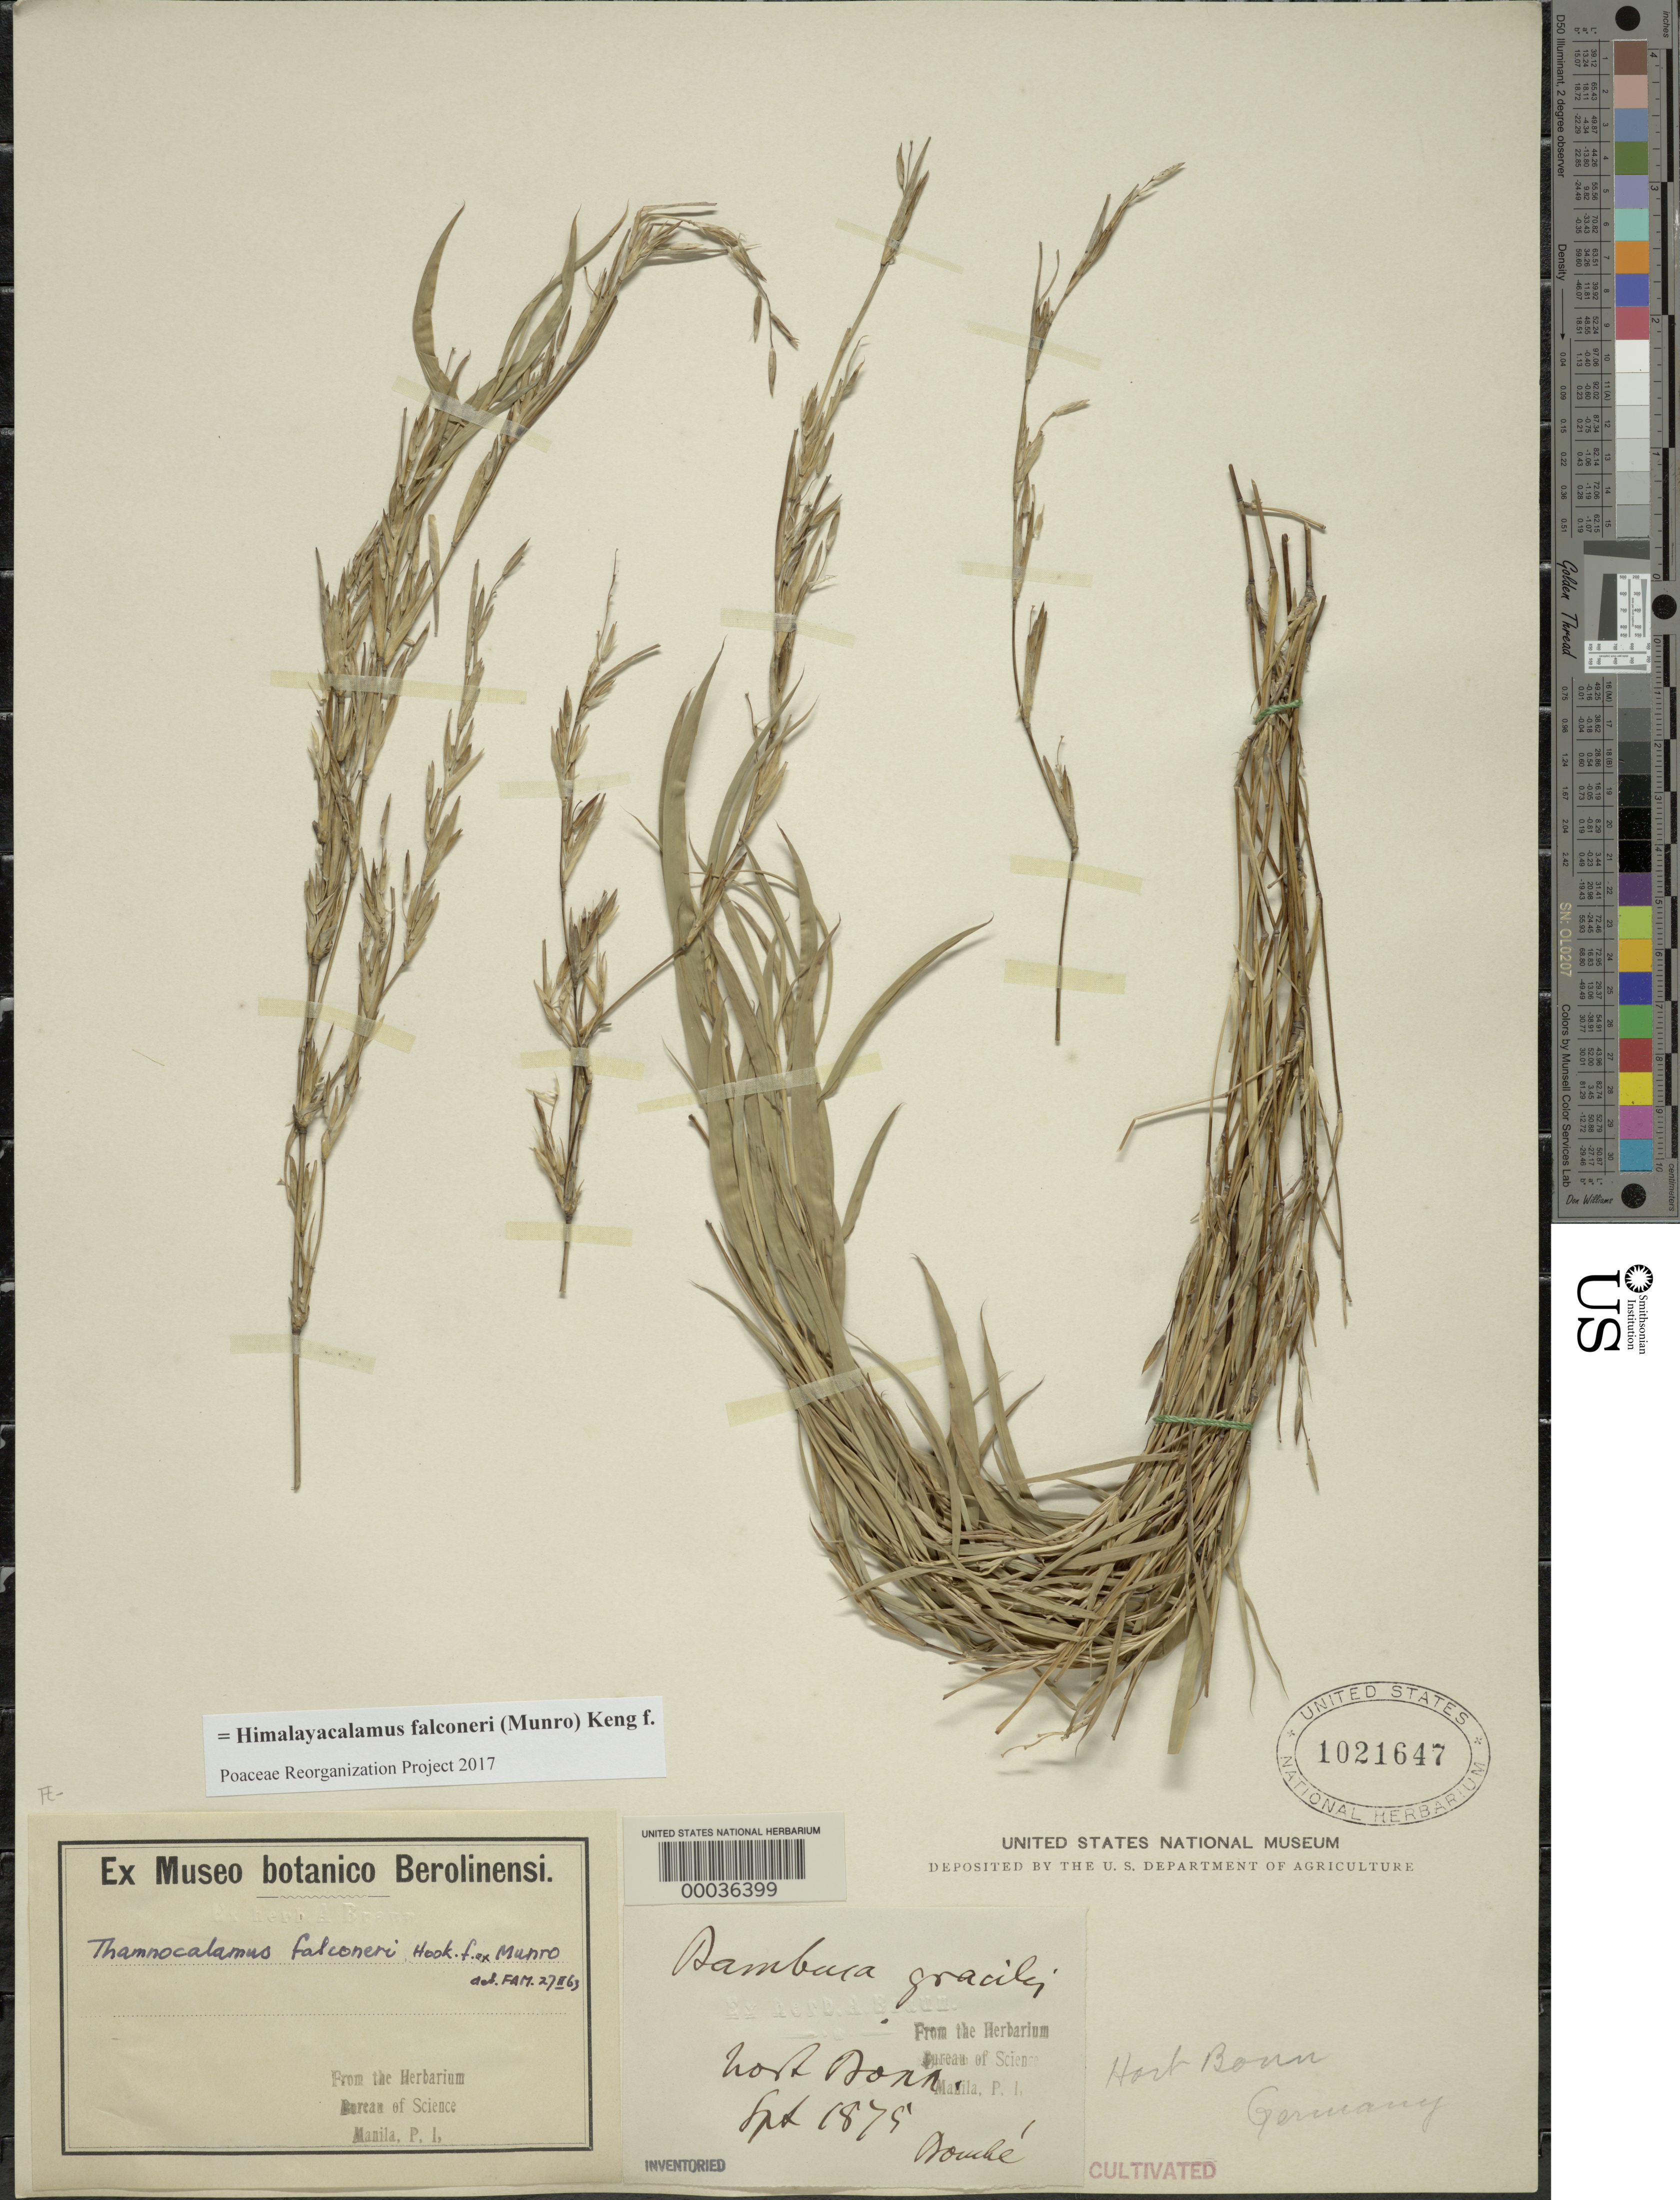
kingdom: Plantae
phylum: Tracheophyta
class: Liliopsida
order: Poales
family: Poaceae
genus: Drepanostachyum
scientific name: Drepanostachyum falconeri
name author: (Hook. f. ex Munro) Soderstr.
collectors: -. Douche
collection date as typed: Sep 1875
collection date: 1875-09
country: Germany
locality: Bonn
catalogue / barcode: US 1021647